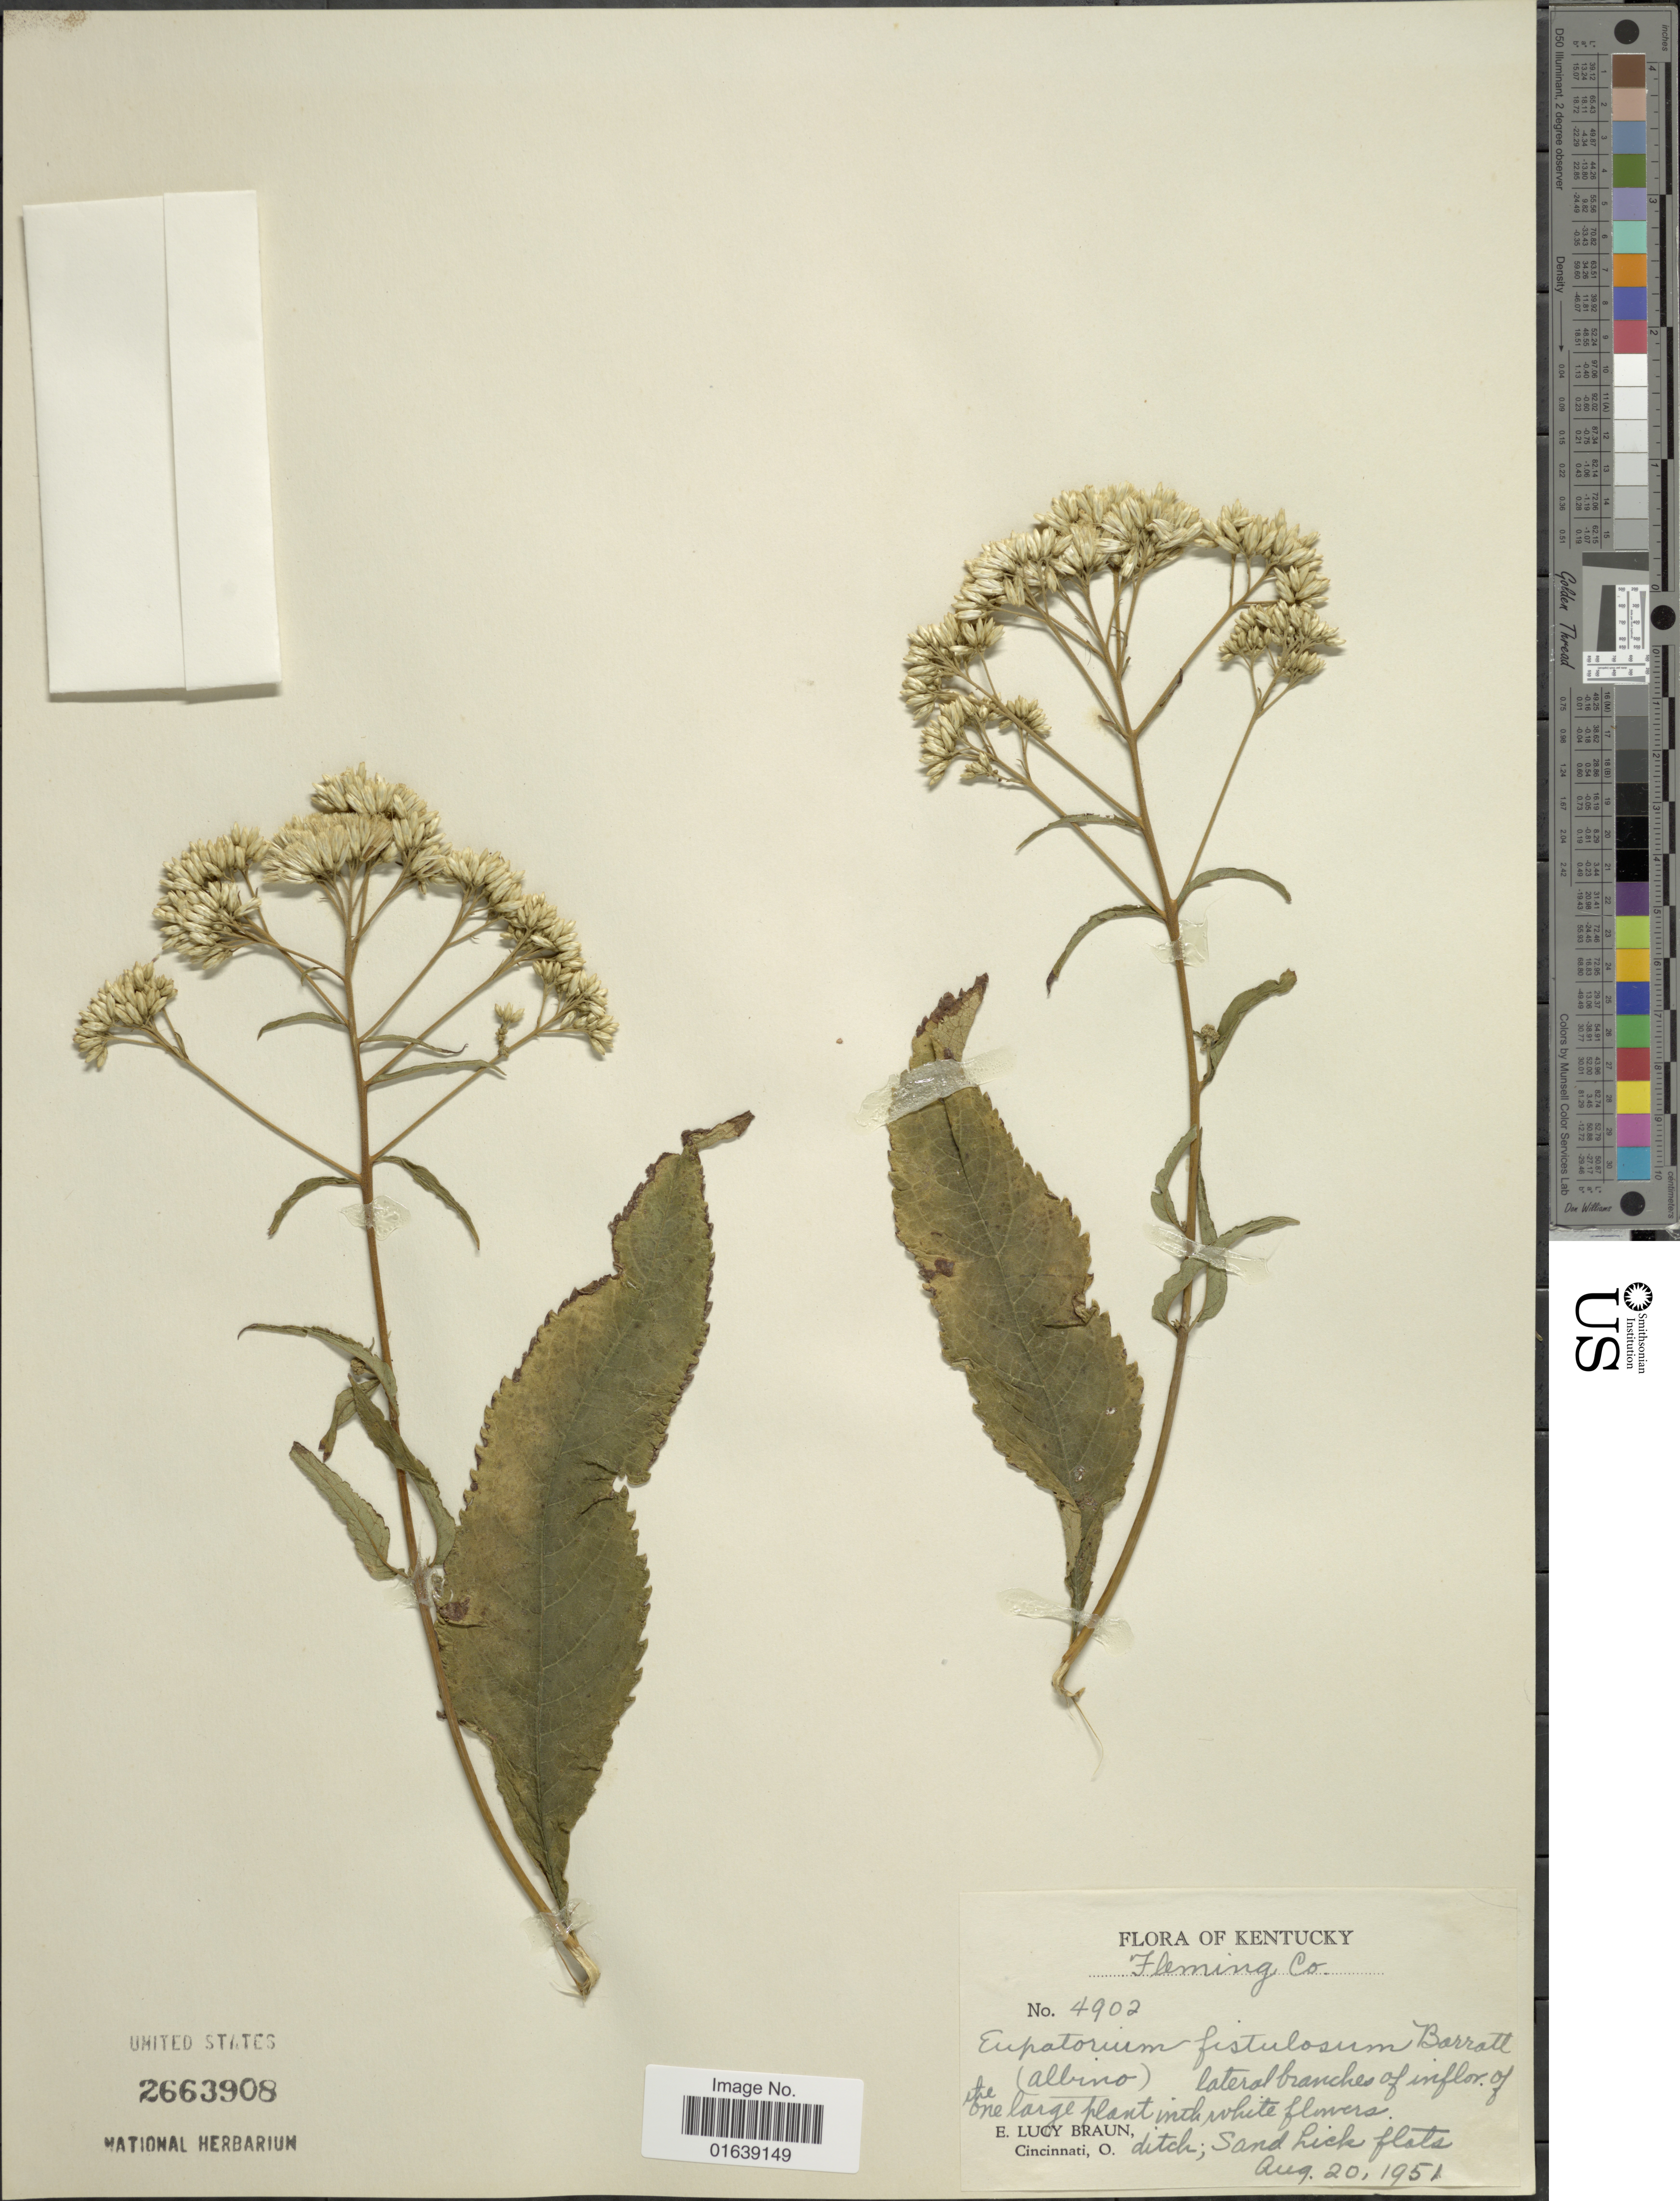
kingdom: Plantae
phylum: Tracheophyta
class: Magnoliopsida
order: Asterales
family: Asteraceae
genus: Eupatorium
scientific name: Eupatorium fistulosum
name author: Barratt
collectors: E. L. Braun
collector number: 4902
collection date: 1951-08-20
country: United States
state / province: Kentucky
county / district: Fleming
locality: lateral braches of inflor of the one large plant with white flowers ditch; Sand Lick flats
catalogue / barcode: US 2663908